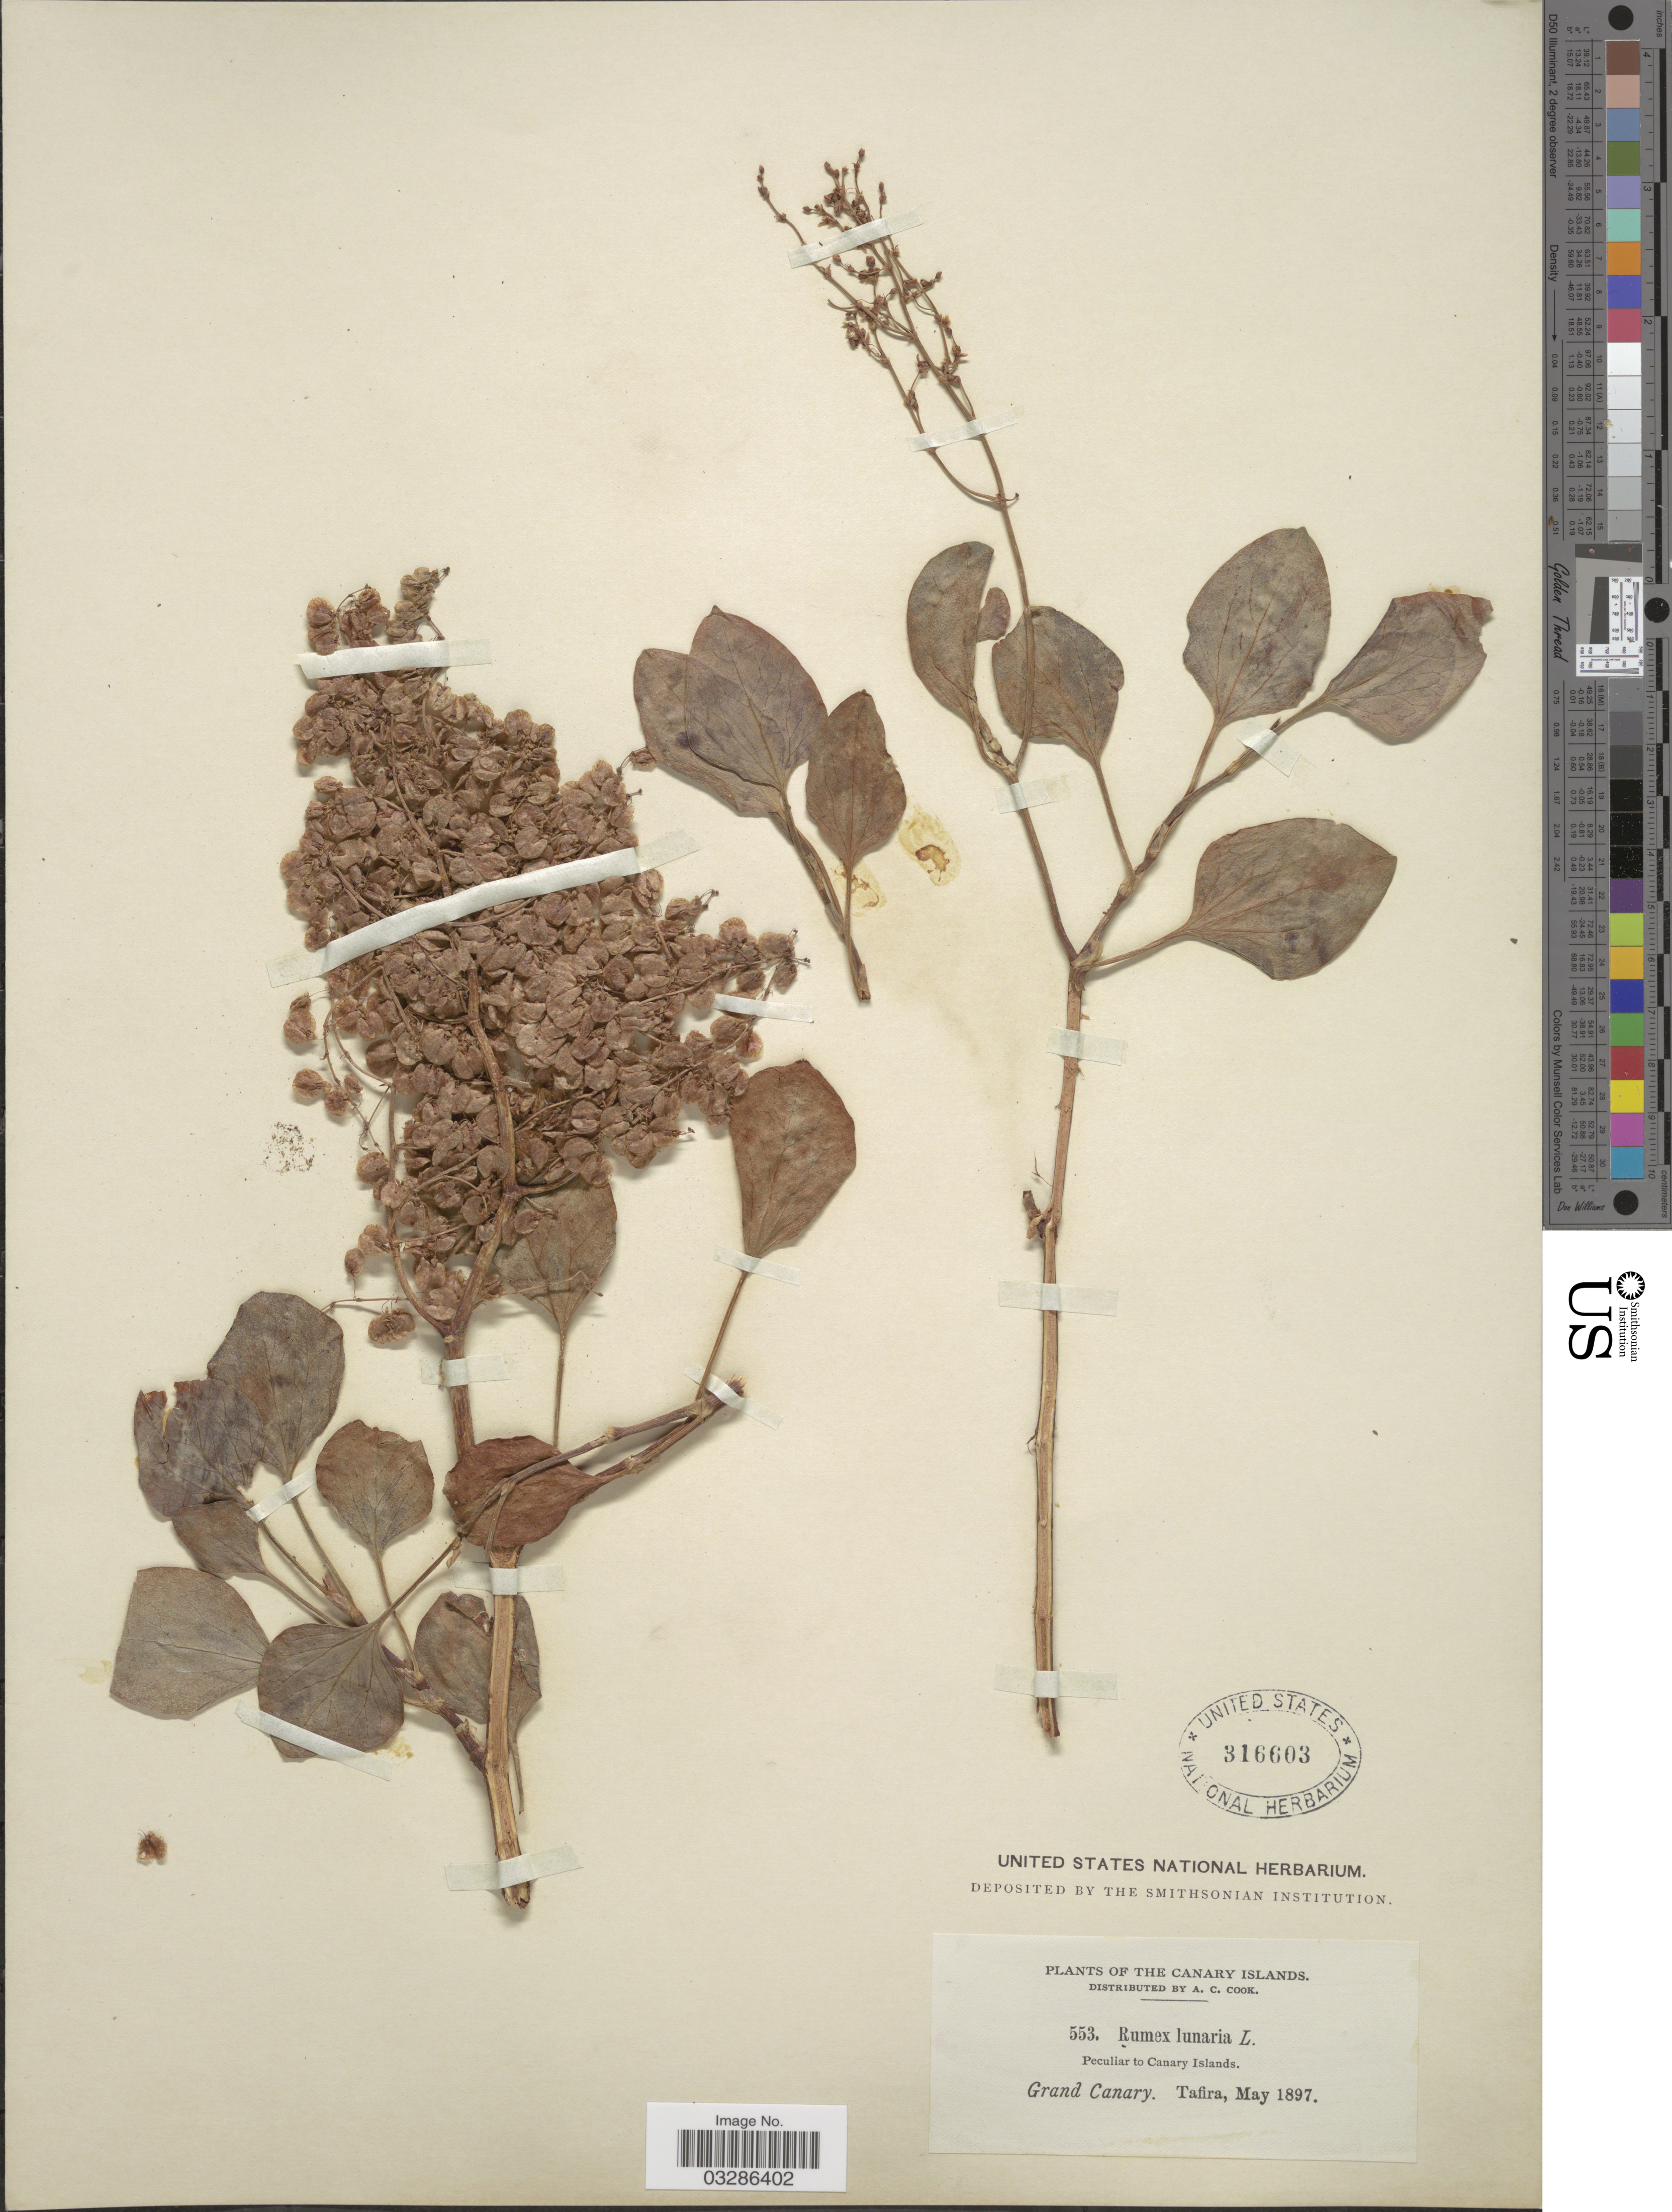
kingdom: Plantae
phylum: Tracheophyta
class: Magnoliopsida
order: Caryophyllales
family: Polygonaceae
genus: Rumex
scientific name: Rumex lunaria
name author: L.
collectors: A. Cook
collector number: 553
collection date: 1897-05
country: Spain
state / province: Canarias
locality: The Canary Islands. Grand Canary. Tafira.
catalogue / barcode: US 316603